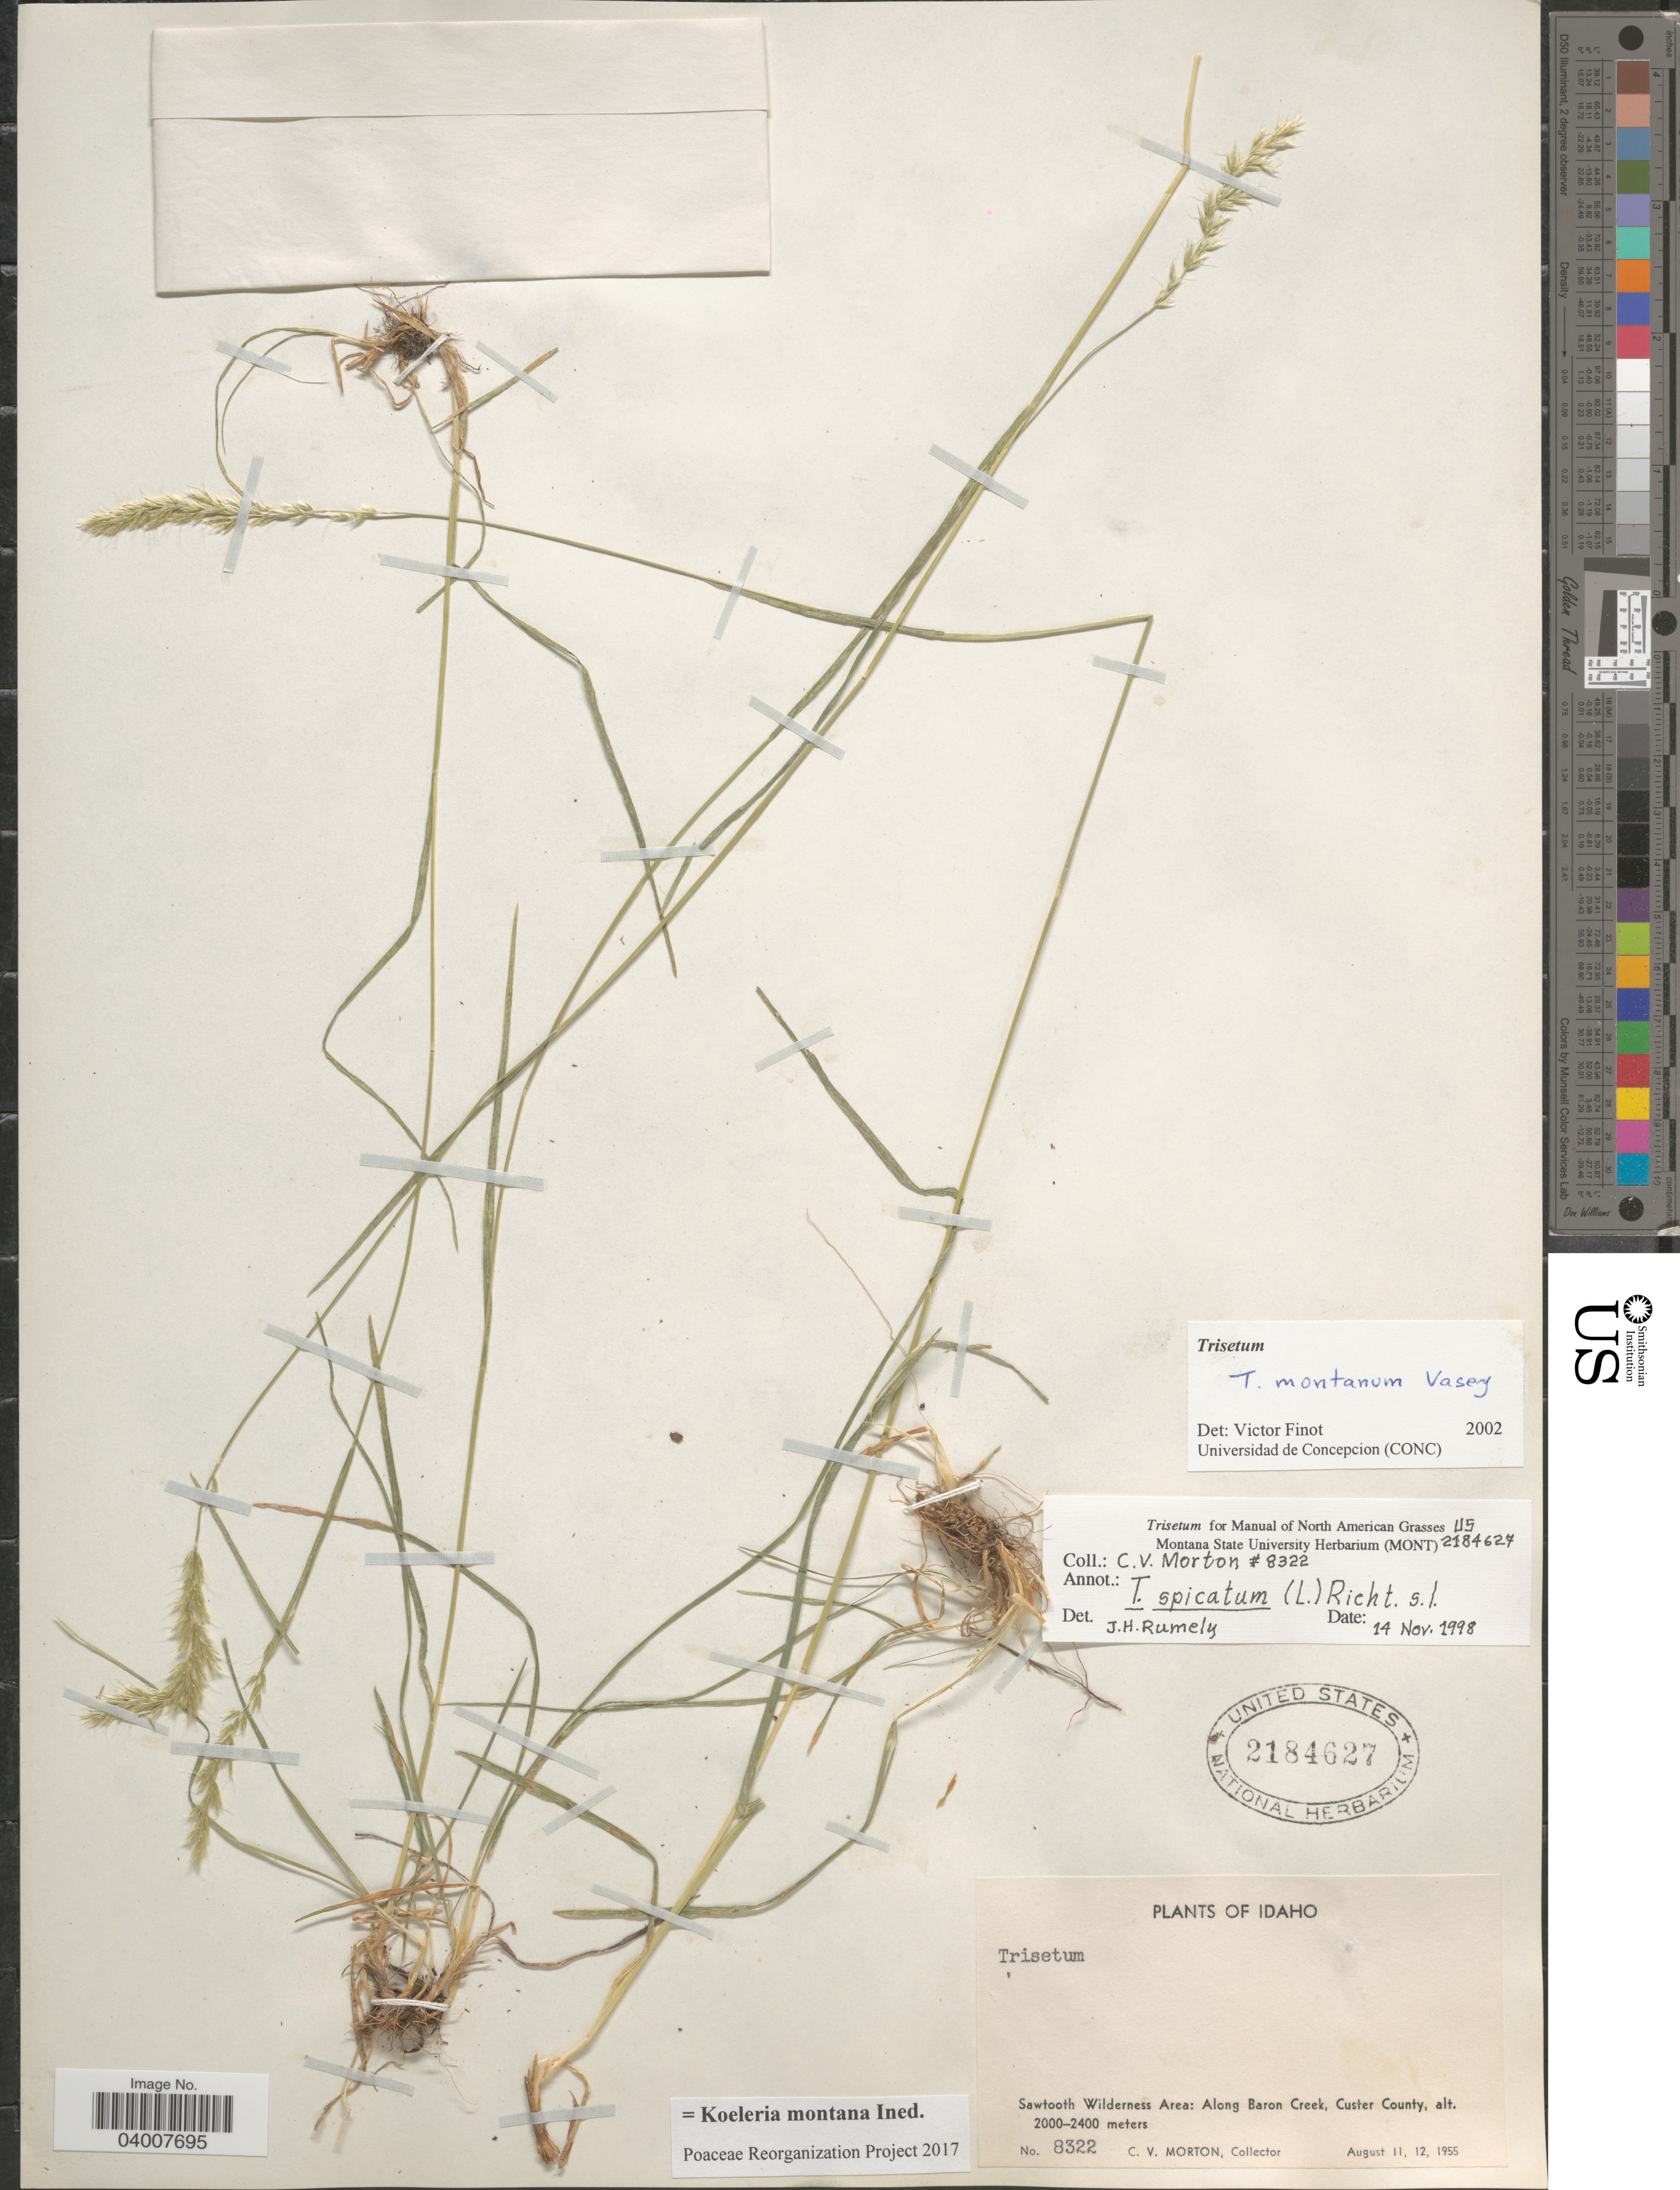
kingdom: Plantae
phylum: Tracheophyta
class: Liliopsida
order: Poales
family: Poaceae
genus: Koeleria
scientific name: Koeleria montana ined.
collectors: C. V. Morton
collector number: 8322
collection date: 1955-08-11/1955-08-12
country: United States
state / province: Idaho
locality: Sawtooth Wilderness Area: Along Baron Creek, Custer County.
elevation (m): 2000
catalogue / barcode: US 2184627